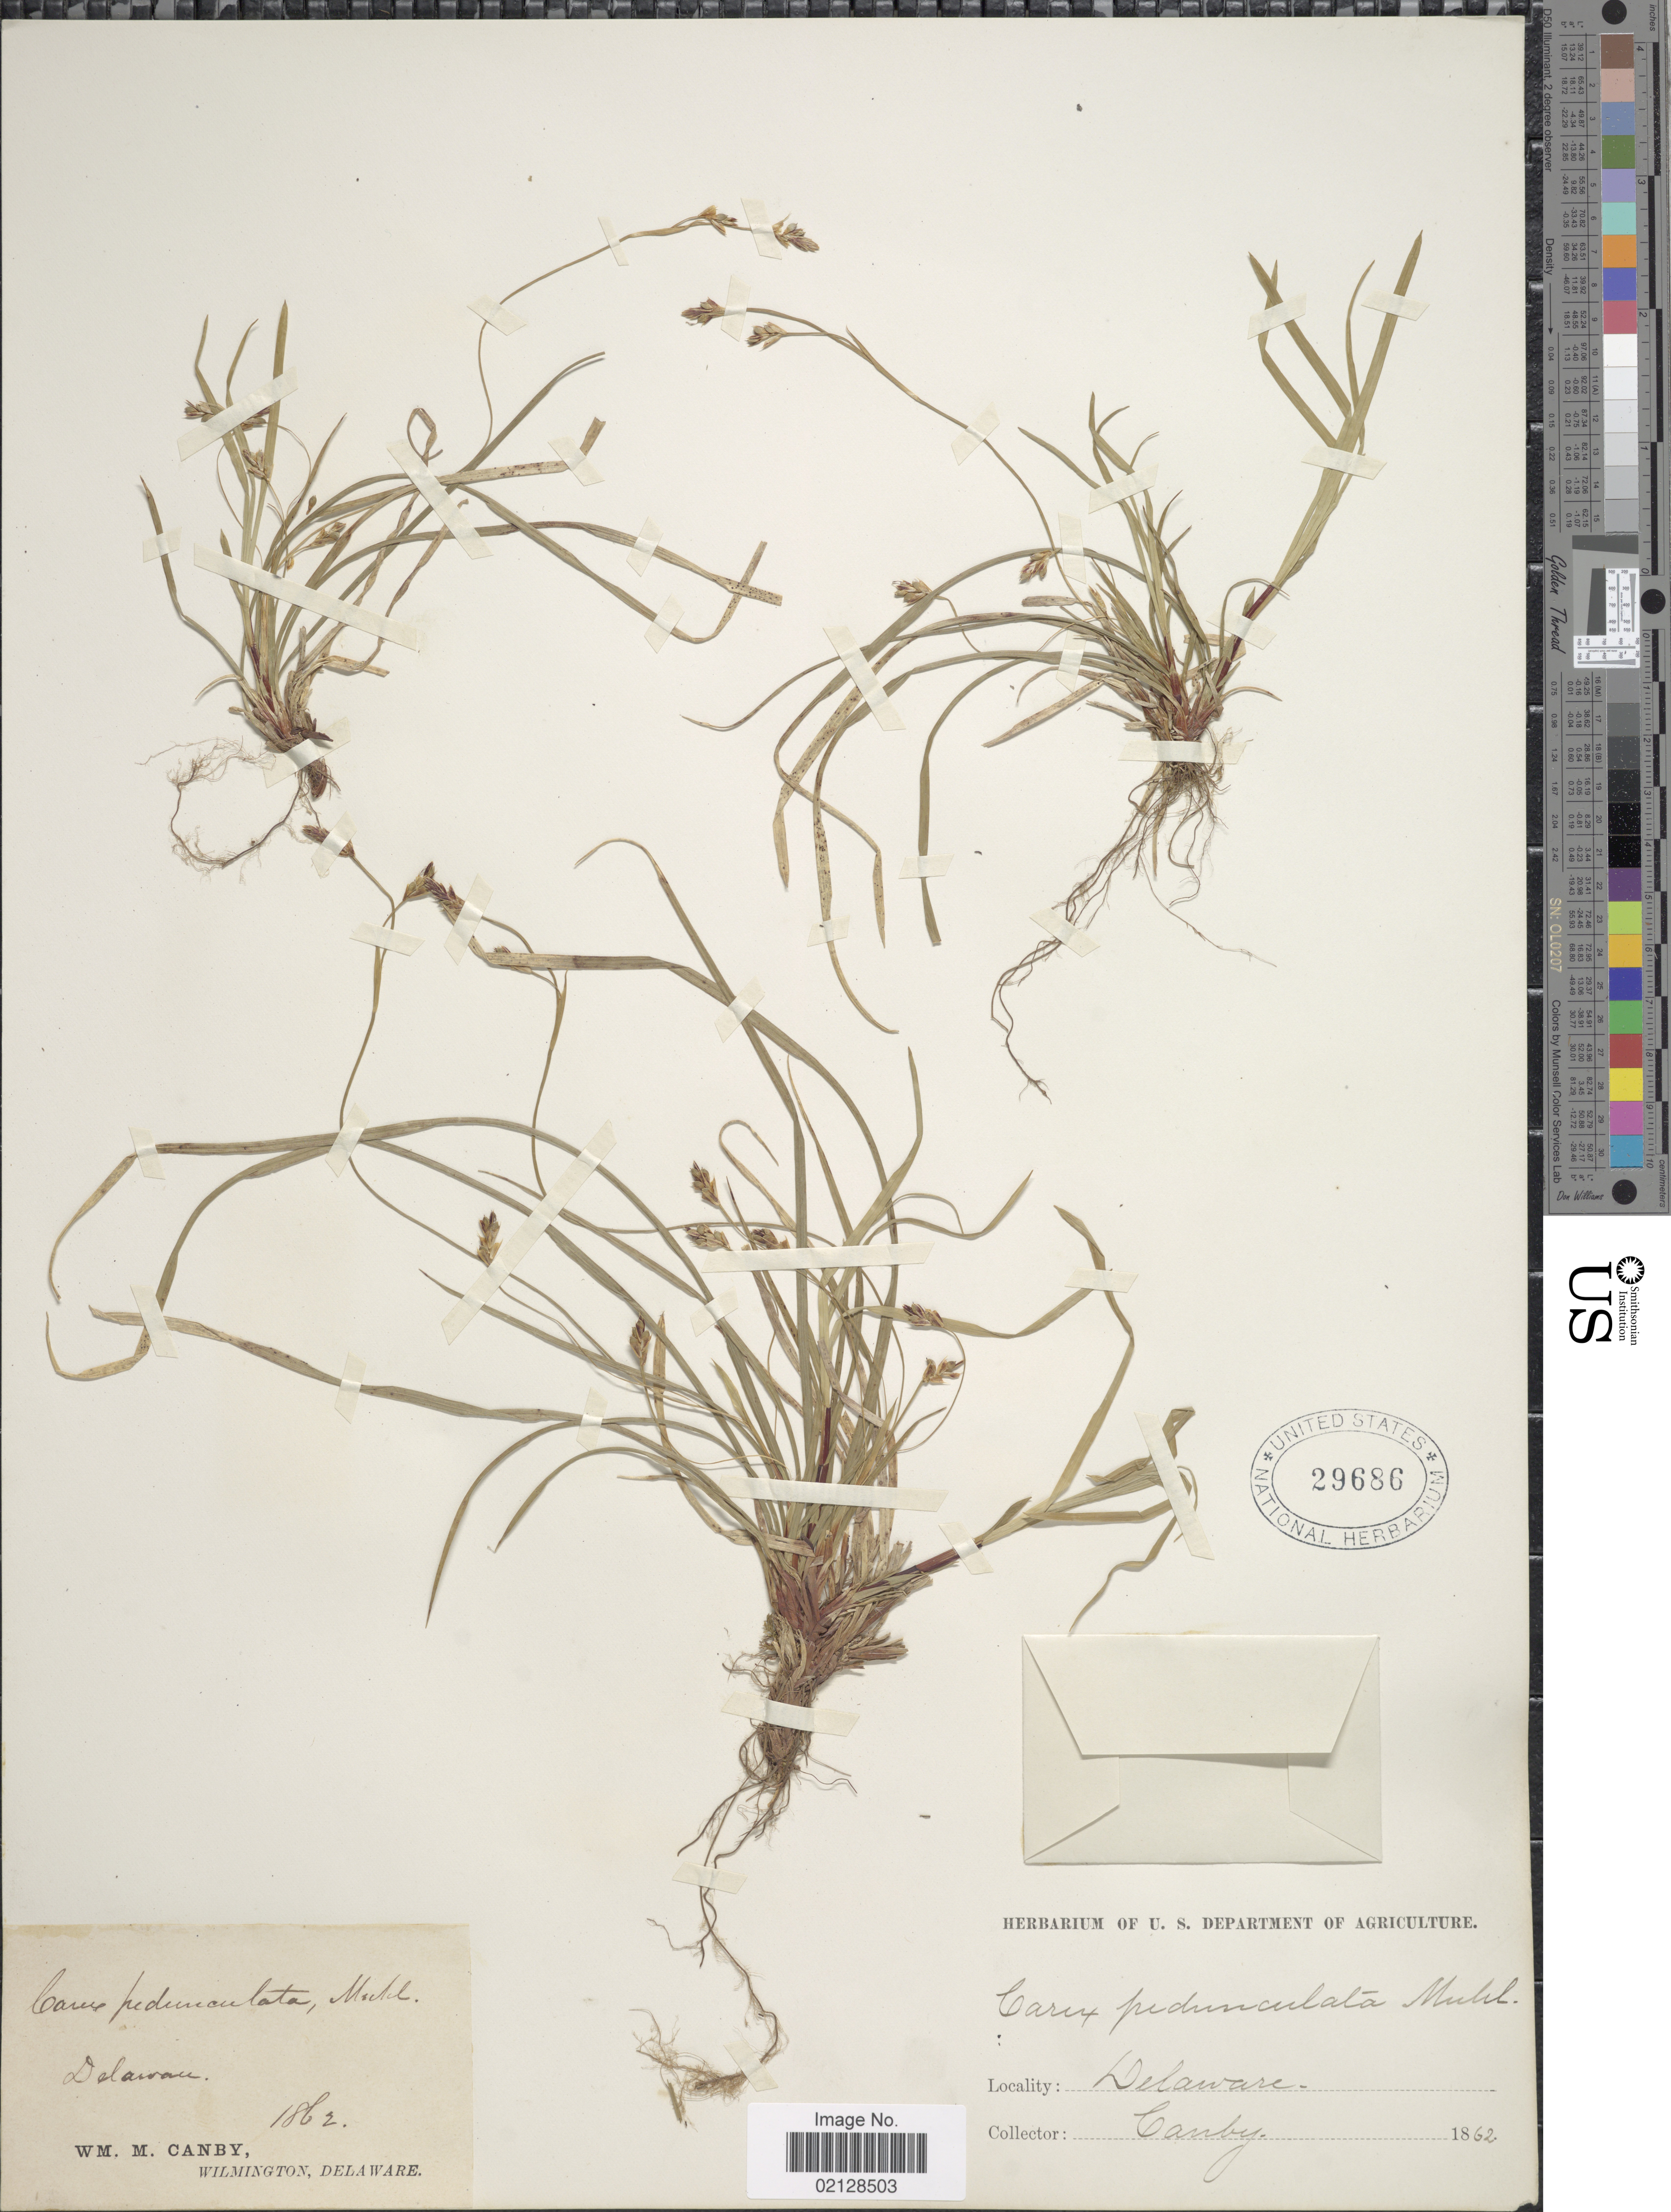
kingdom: Plantae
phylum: Tracheophyta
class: Liliopsida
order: Poales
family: Cyperaceae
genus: Carex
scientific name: Carex pedunculata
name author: Muhl. ex Willd.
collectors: W. M. Canby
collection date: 1862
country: United States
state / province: Delaware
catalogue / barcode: US 29686